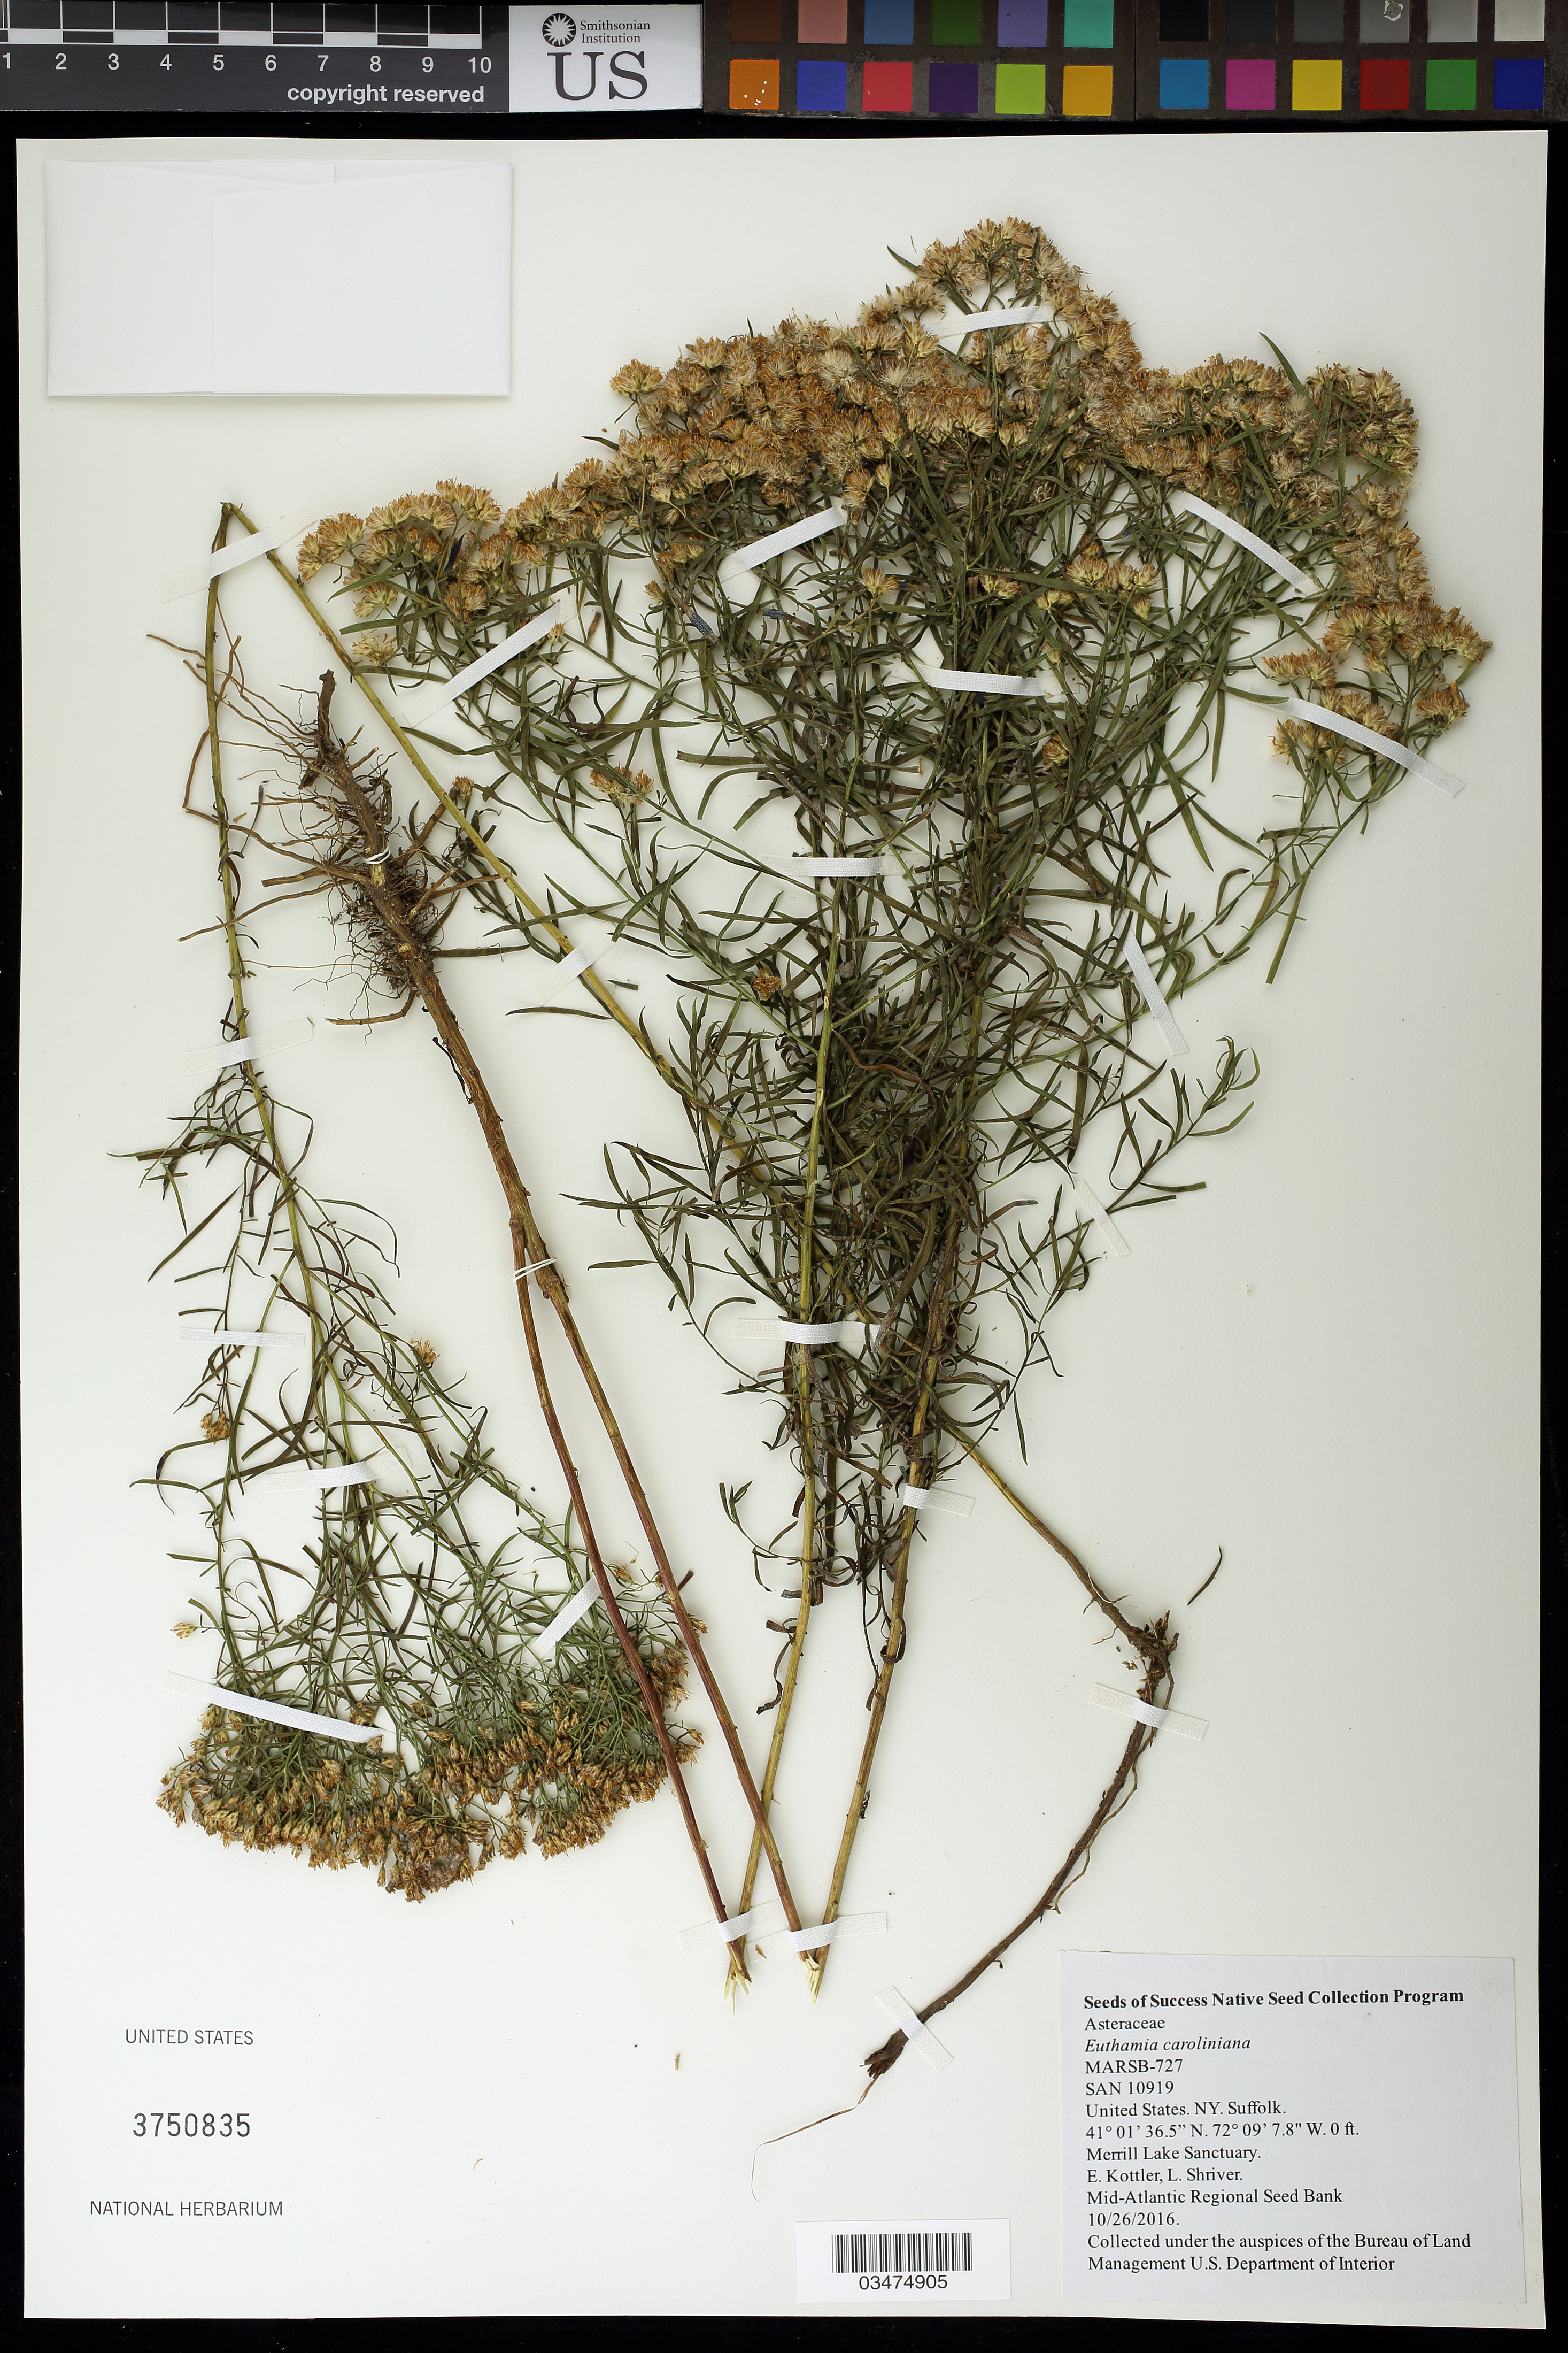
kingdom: Plantae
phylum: Tracheophyta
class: Magnoliopsida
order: Asterales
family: Asteraceae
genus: Euthamia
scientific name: Euthamia caroliniana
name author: (L.) Greene ex Porter & Britton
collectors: E. Kottler & L. Shriver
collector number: MARSB-727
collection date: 2016-10-26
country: United States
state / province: New York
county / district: Suffolk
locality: Merrill Lake Sanctuary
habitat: Old field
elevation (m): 0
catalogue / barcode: US 3750835